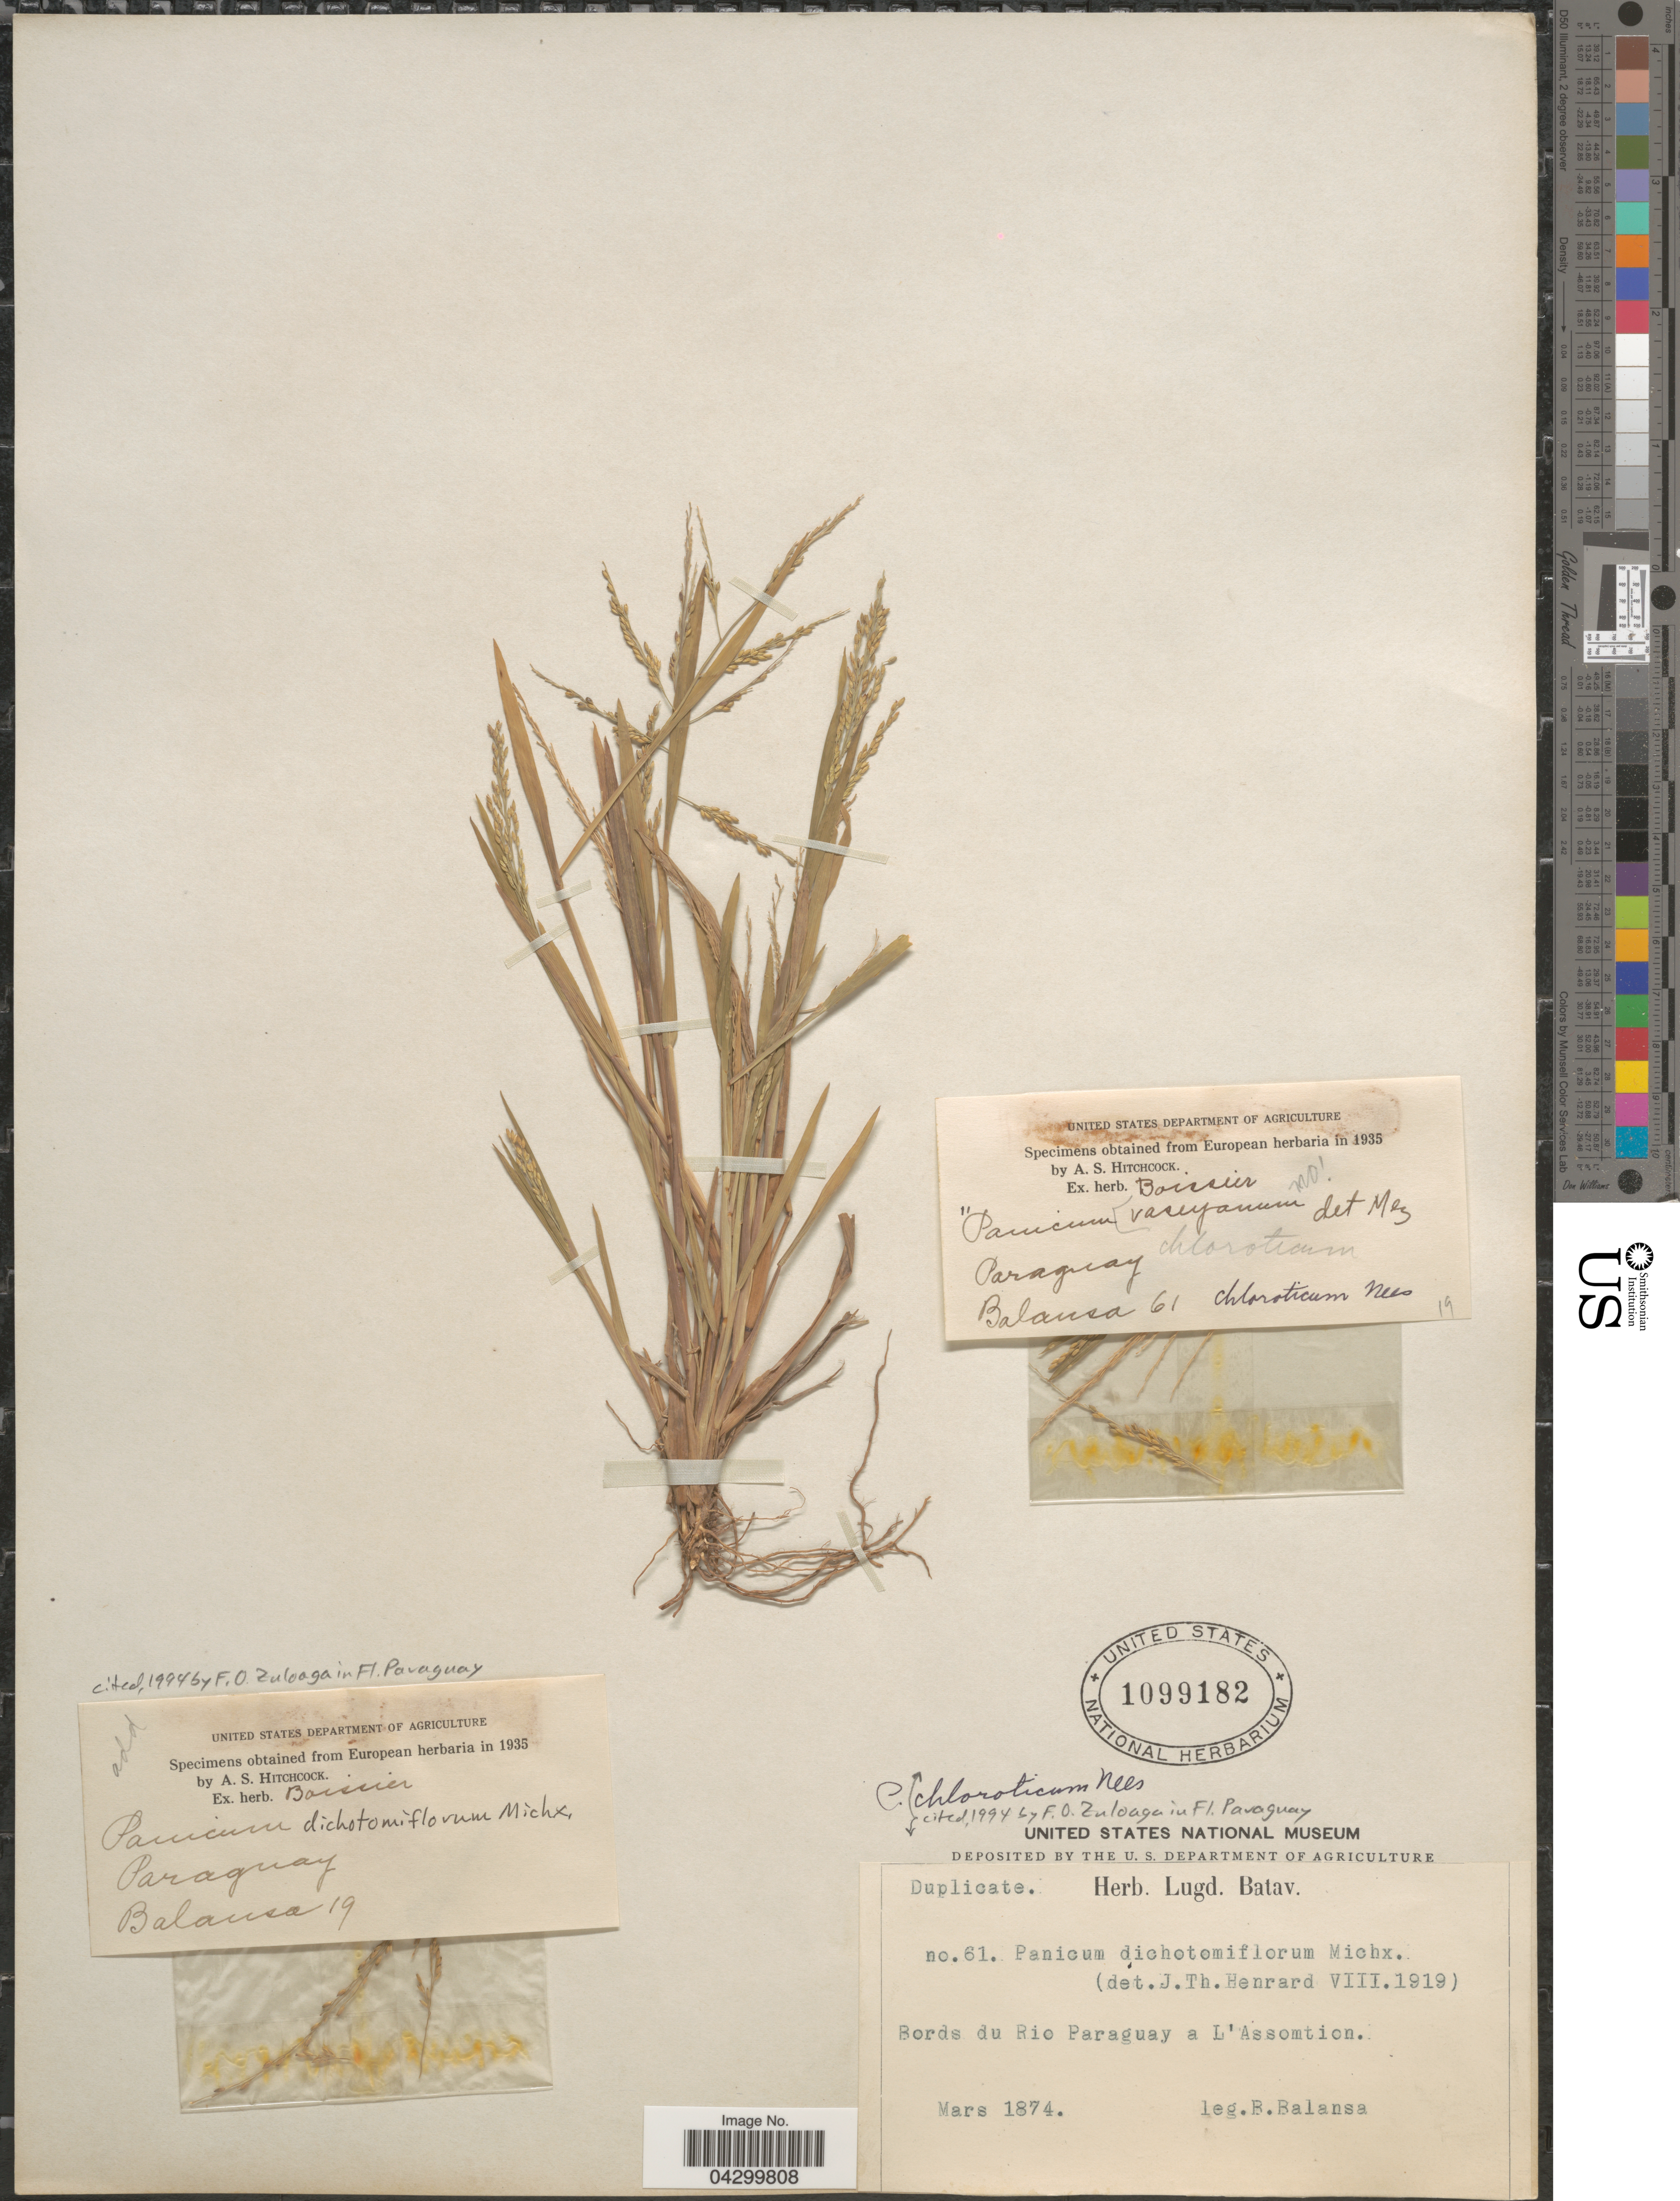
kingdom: Plantae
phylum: Tracheophyta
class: Liliopsida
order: Poales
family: Poaceae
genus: Panicum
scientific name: Panicum dichotomiflorum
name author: Michx.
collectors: -. Balansa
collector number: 19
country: Paraguay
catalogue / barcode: US 1099182-2